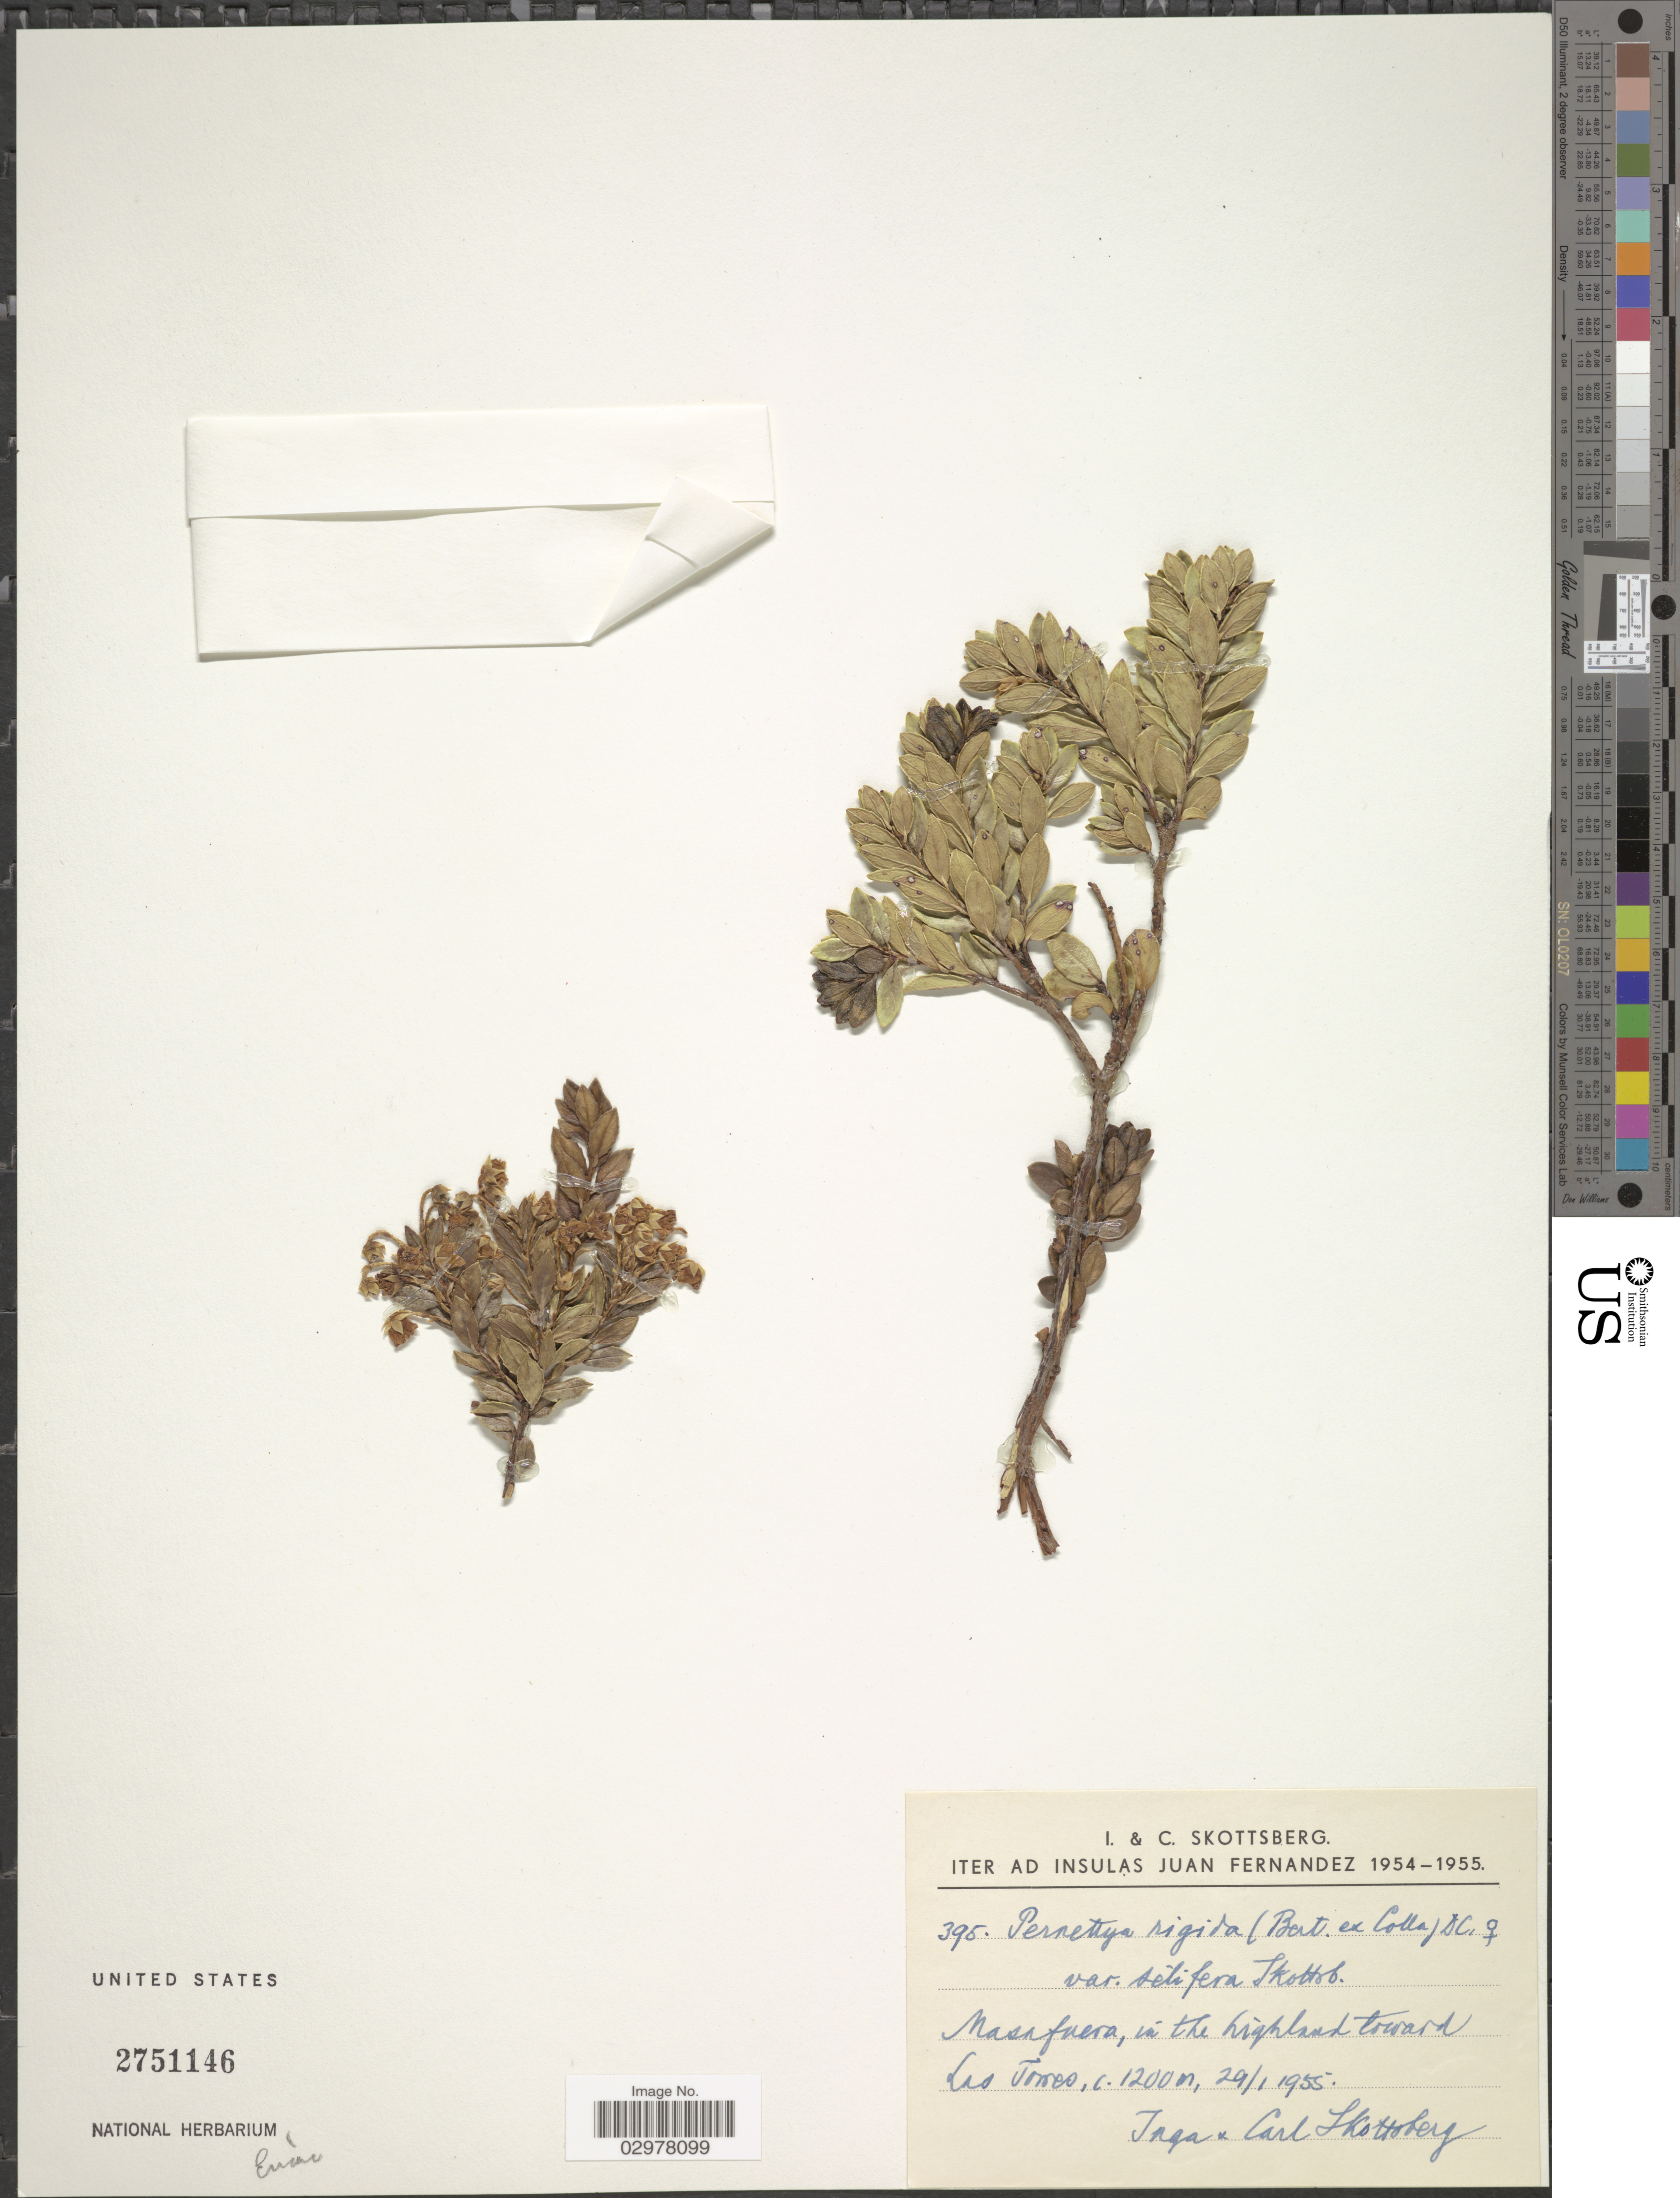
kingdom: Plantae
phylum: Tracheophyta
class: Magnoliopsida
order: Ericales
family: Ericaceae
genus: Pernettya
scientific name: Pernettya rigida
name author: (Bertero ex Colla) DC.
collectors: I. Skottsberg & C. Skottsberg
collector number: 395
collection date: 1955-01-29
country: Chile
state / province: Valparaíso (V)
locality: Juan Fernandez. Masafuera: in the highland toward Las Torres.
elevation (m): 1200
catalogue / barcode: US 2751146